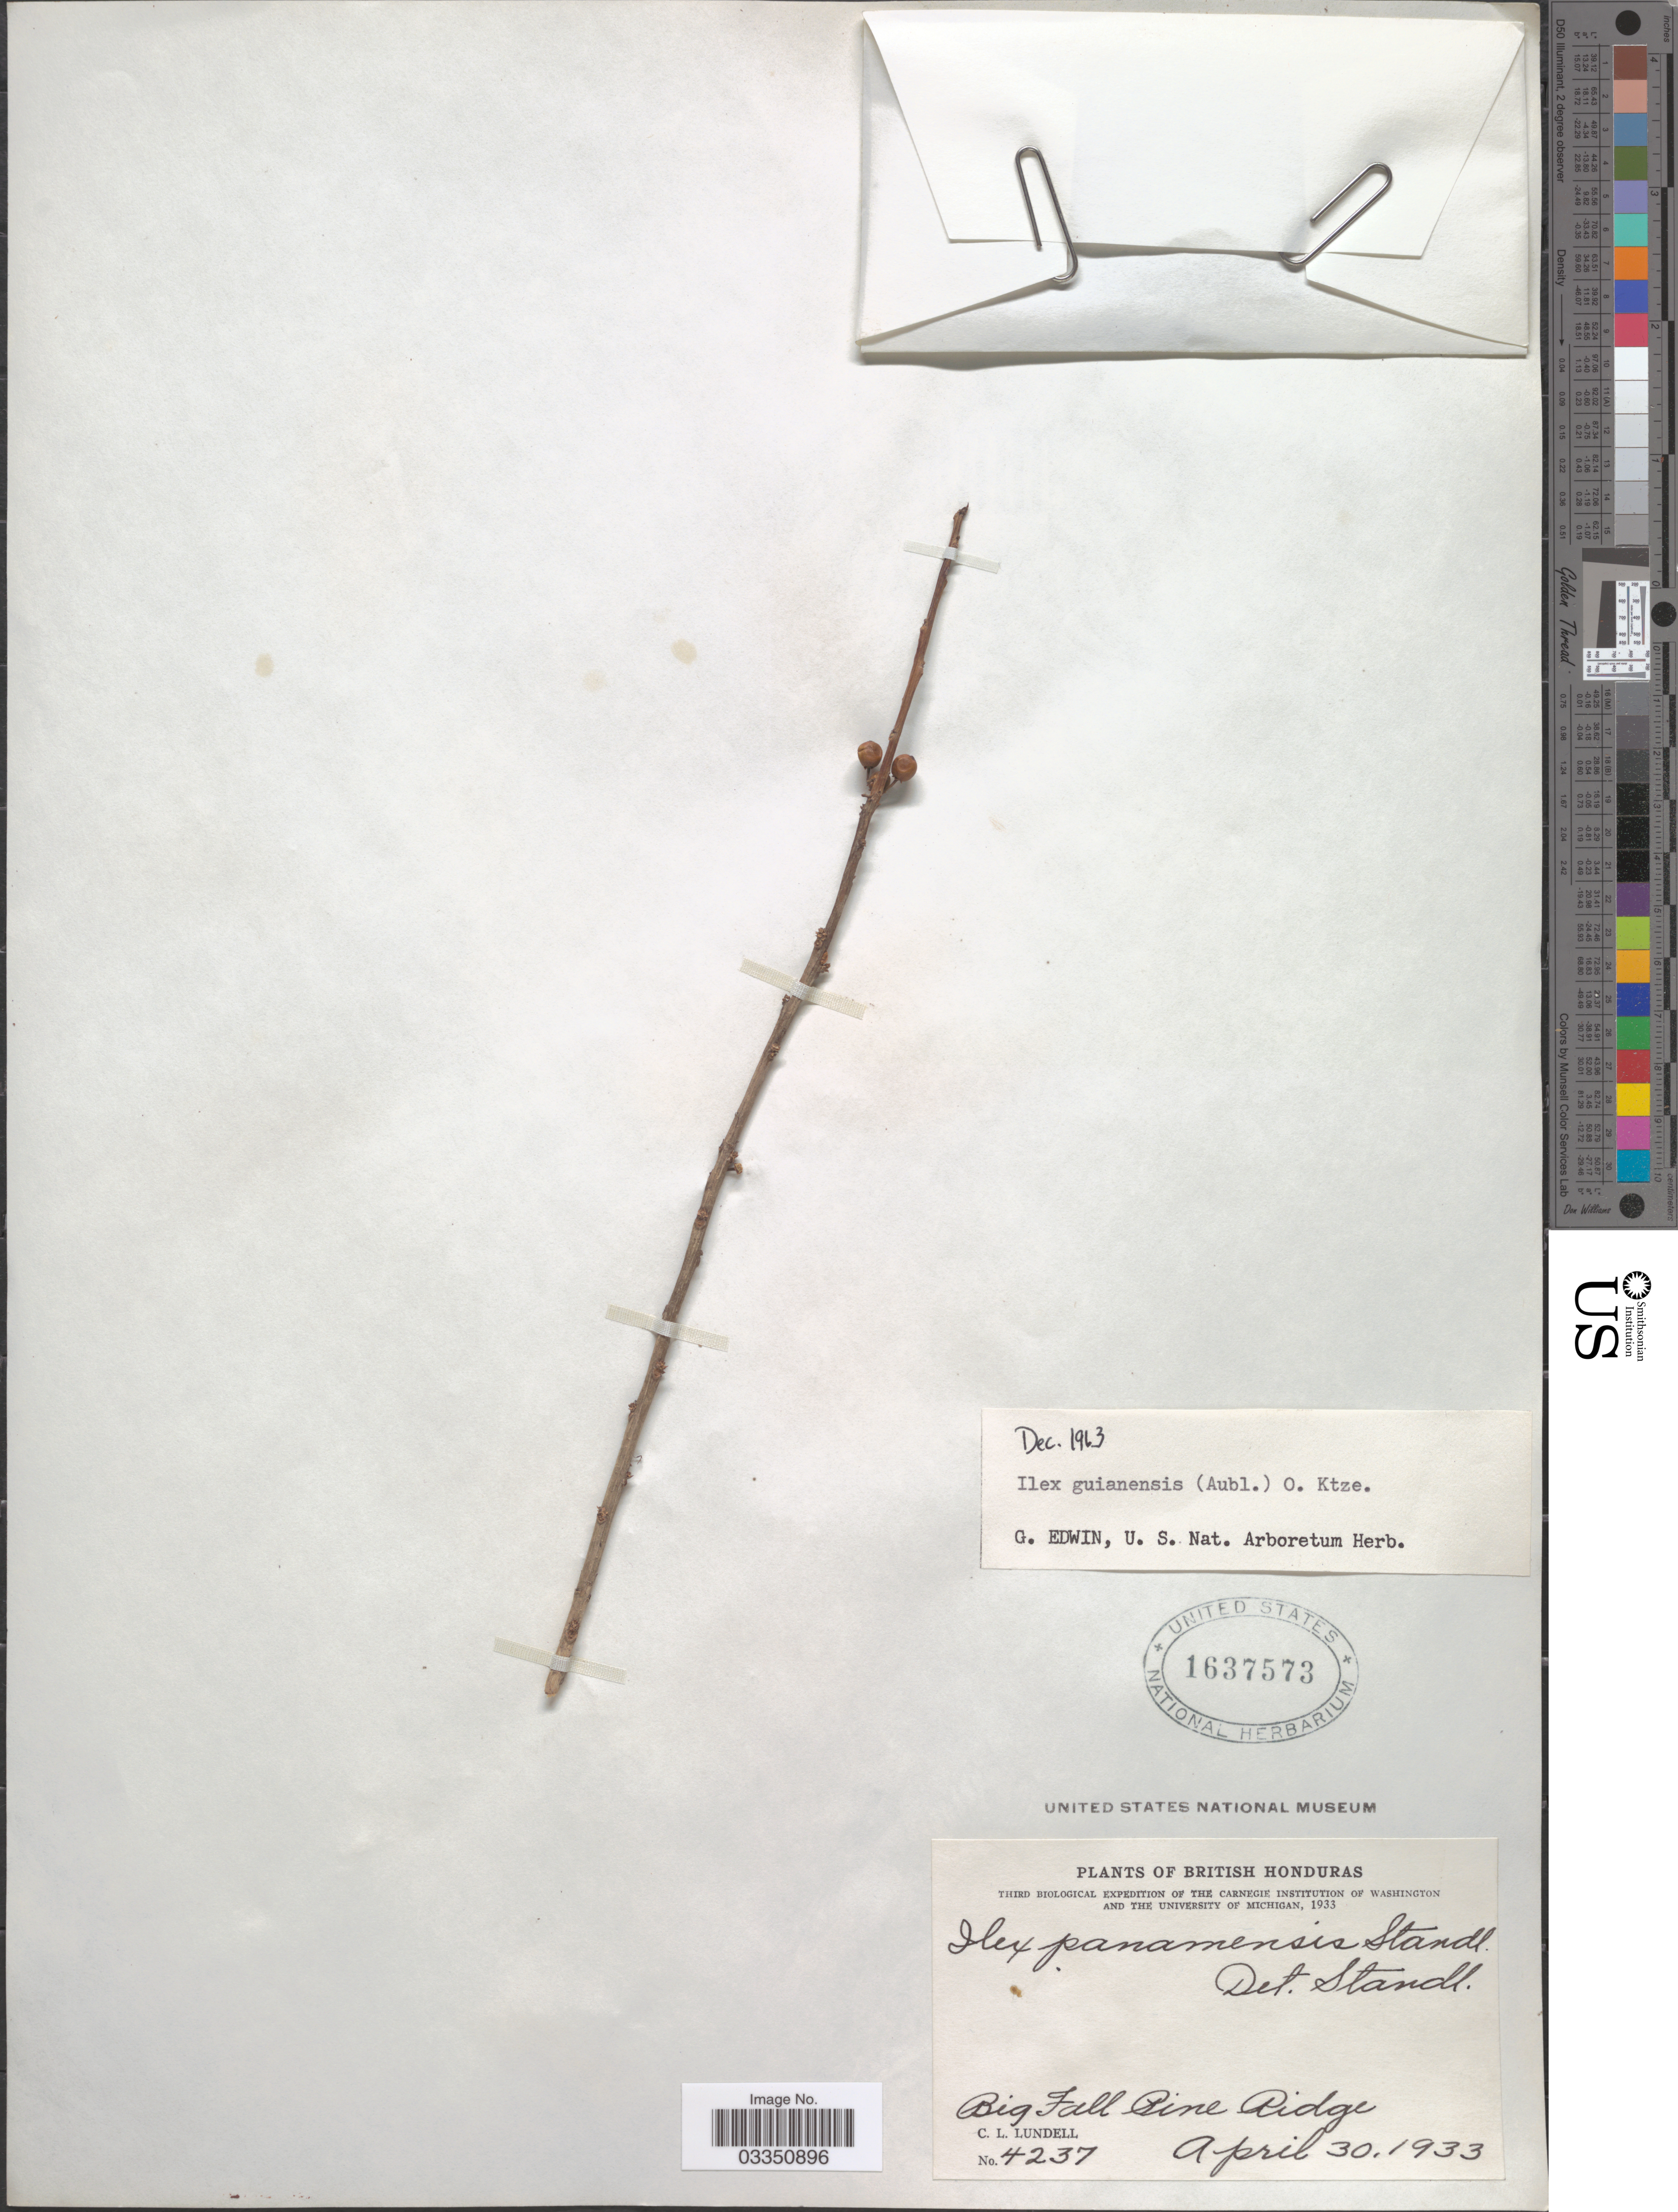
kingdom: Plantae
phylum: Tracheophyta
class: Magnoliopsida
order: Aquifoliales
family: Aquifoliaceae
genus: Ilex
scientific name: Ilex guianensis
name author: (Aubl.) Kuntze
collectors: C. L. Lundell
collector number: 4237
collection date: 1933-04-30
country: Belize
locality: British Honduras, Big Fall Pine Ridge.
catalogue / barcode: US 1637573